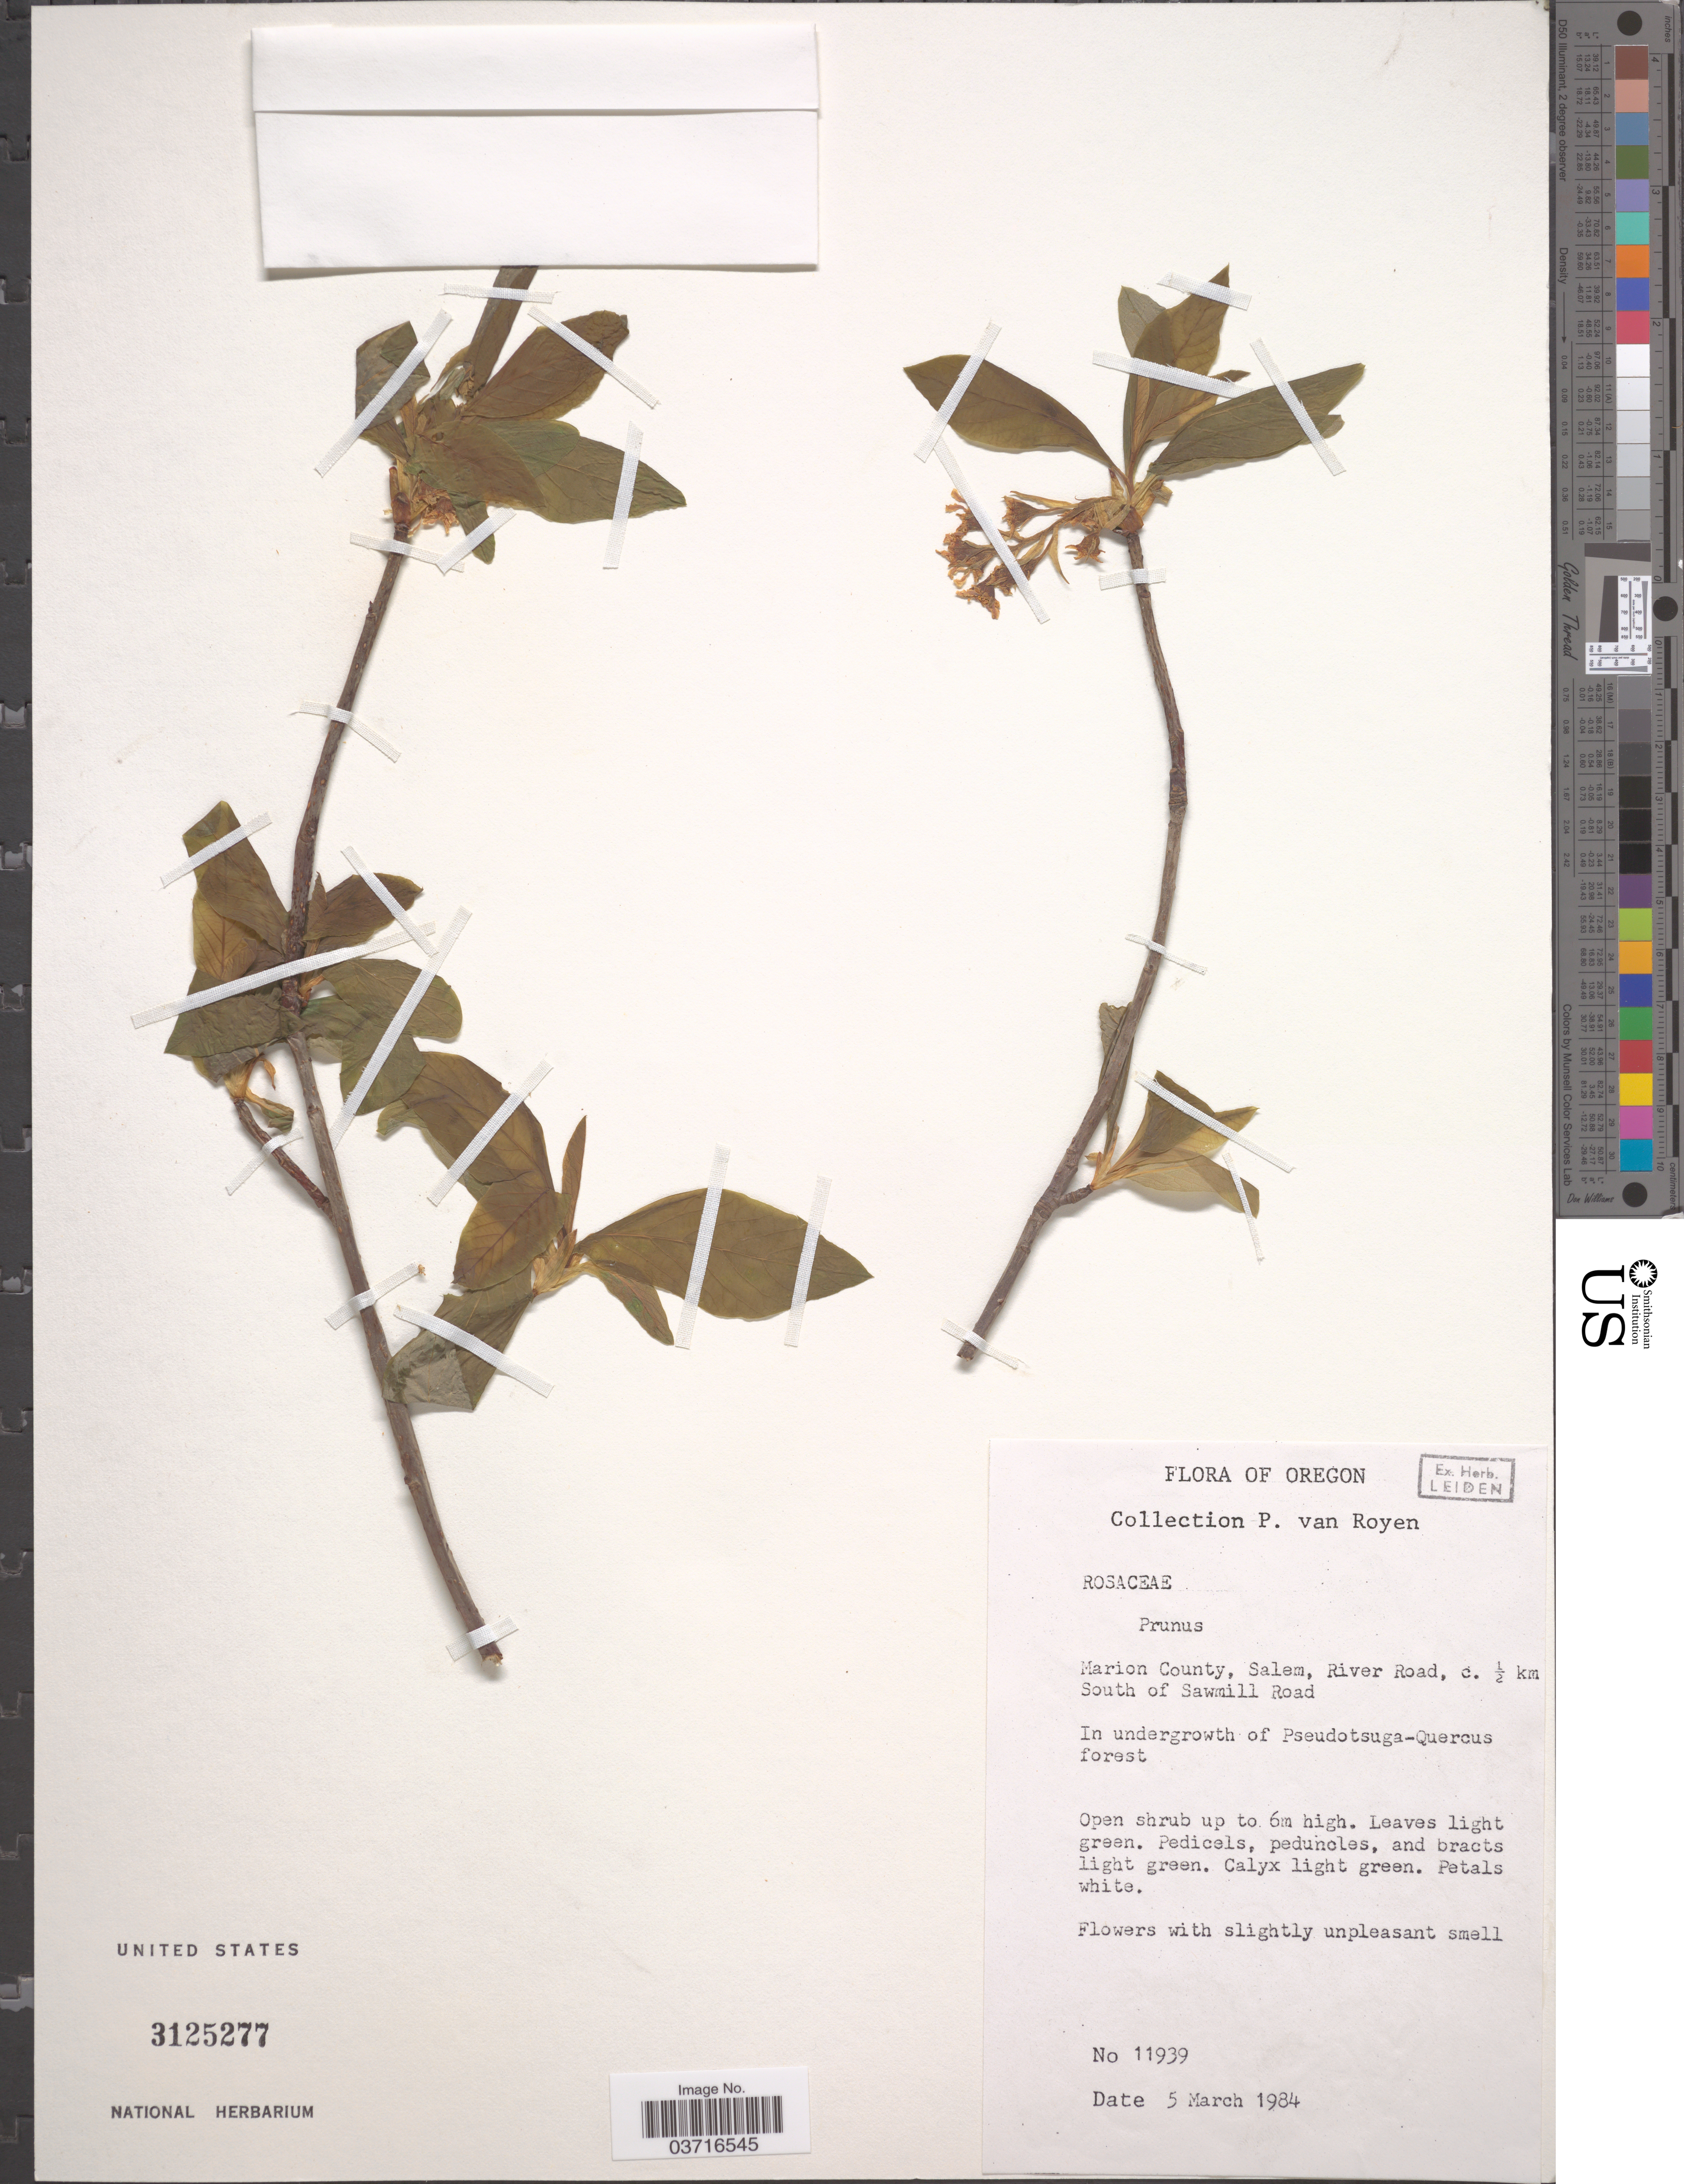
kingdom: Plantae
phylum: Tracheophyta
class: Magnoliopsida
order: Rosales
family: Rosaceae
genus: Prunus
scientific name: Prunus sp.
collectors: P. van Royen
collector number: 11939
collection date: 1984-03-05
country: United States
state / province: Oregon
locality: Marion County, Salem, River Road, c. ½ km South of Sawmill Road.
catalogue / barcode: US 3125277